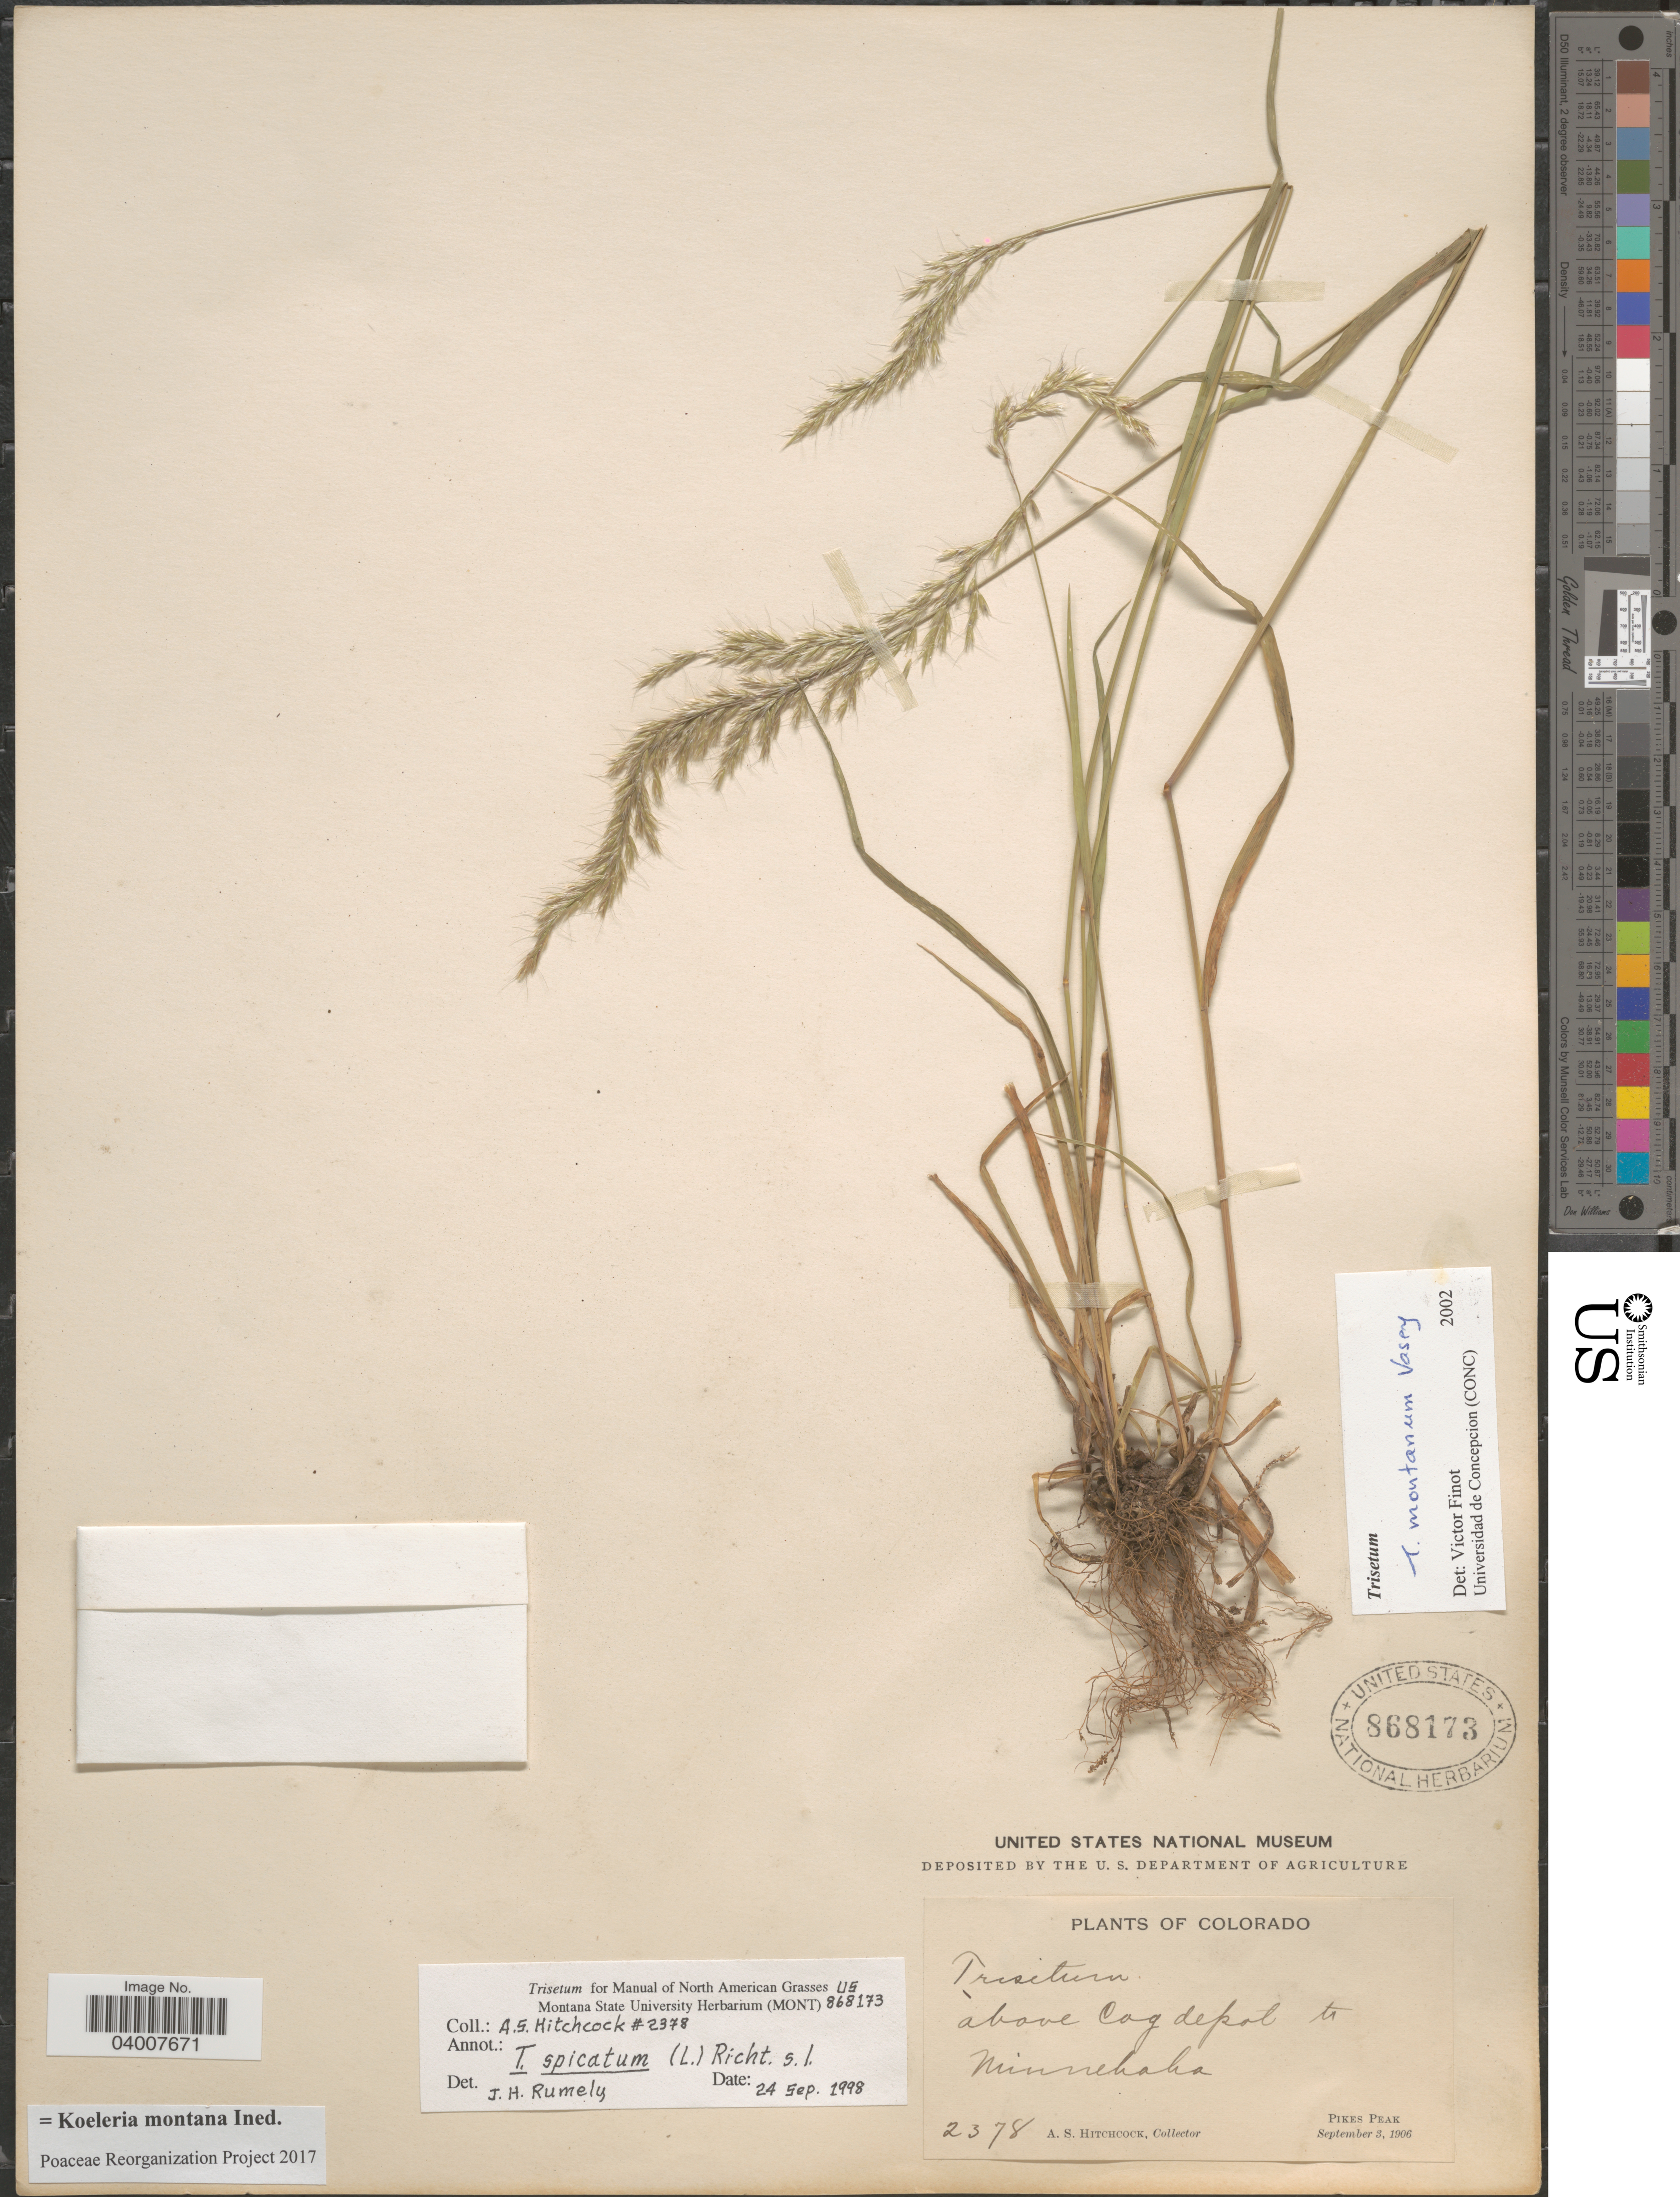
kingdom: Plantae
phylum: Tracheophyta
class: Liliopsida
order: Poales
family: Poaceae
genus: Koeleria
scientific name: Koeleria montana ined.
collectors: A. S. Hitchcock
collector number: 2378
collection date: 1906-09-03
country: United States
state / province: Colorado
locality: Above Cog depot to Minnehaha. Pikes Peak.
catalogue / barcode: US 868173